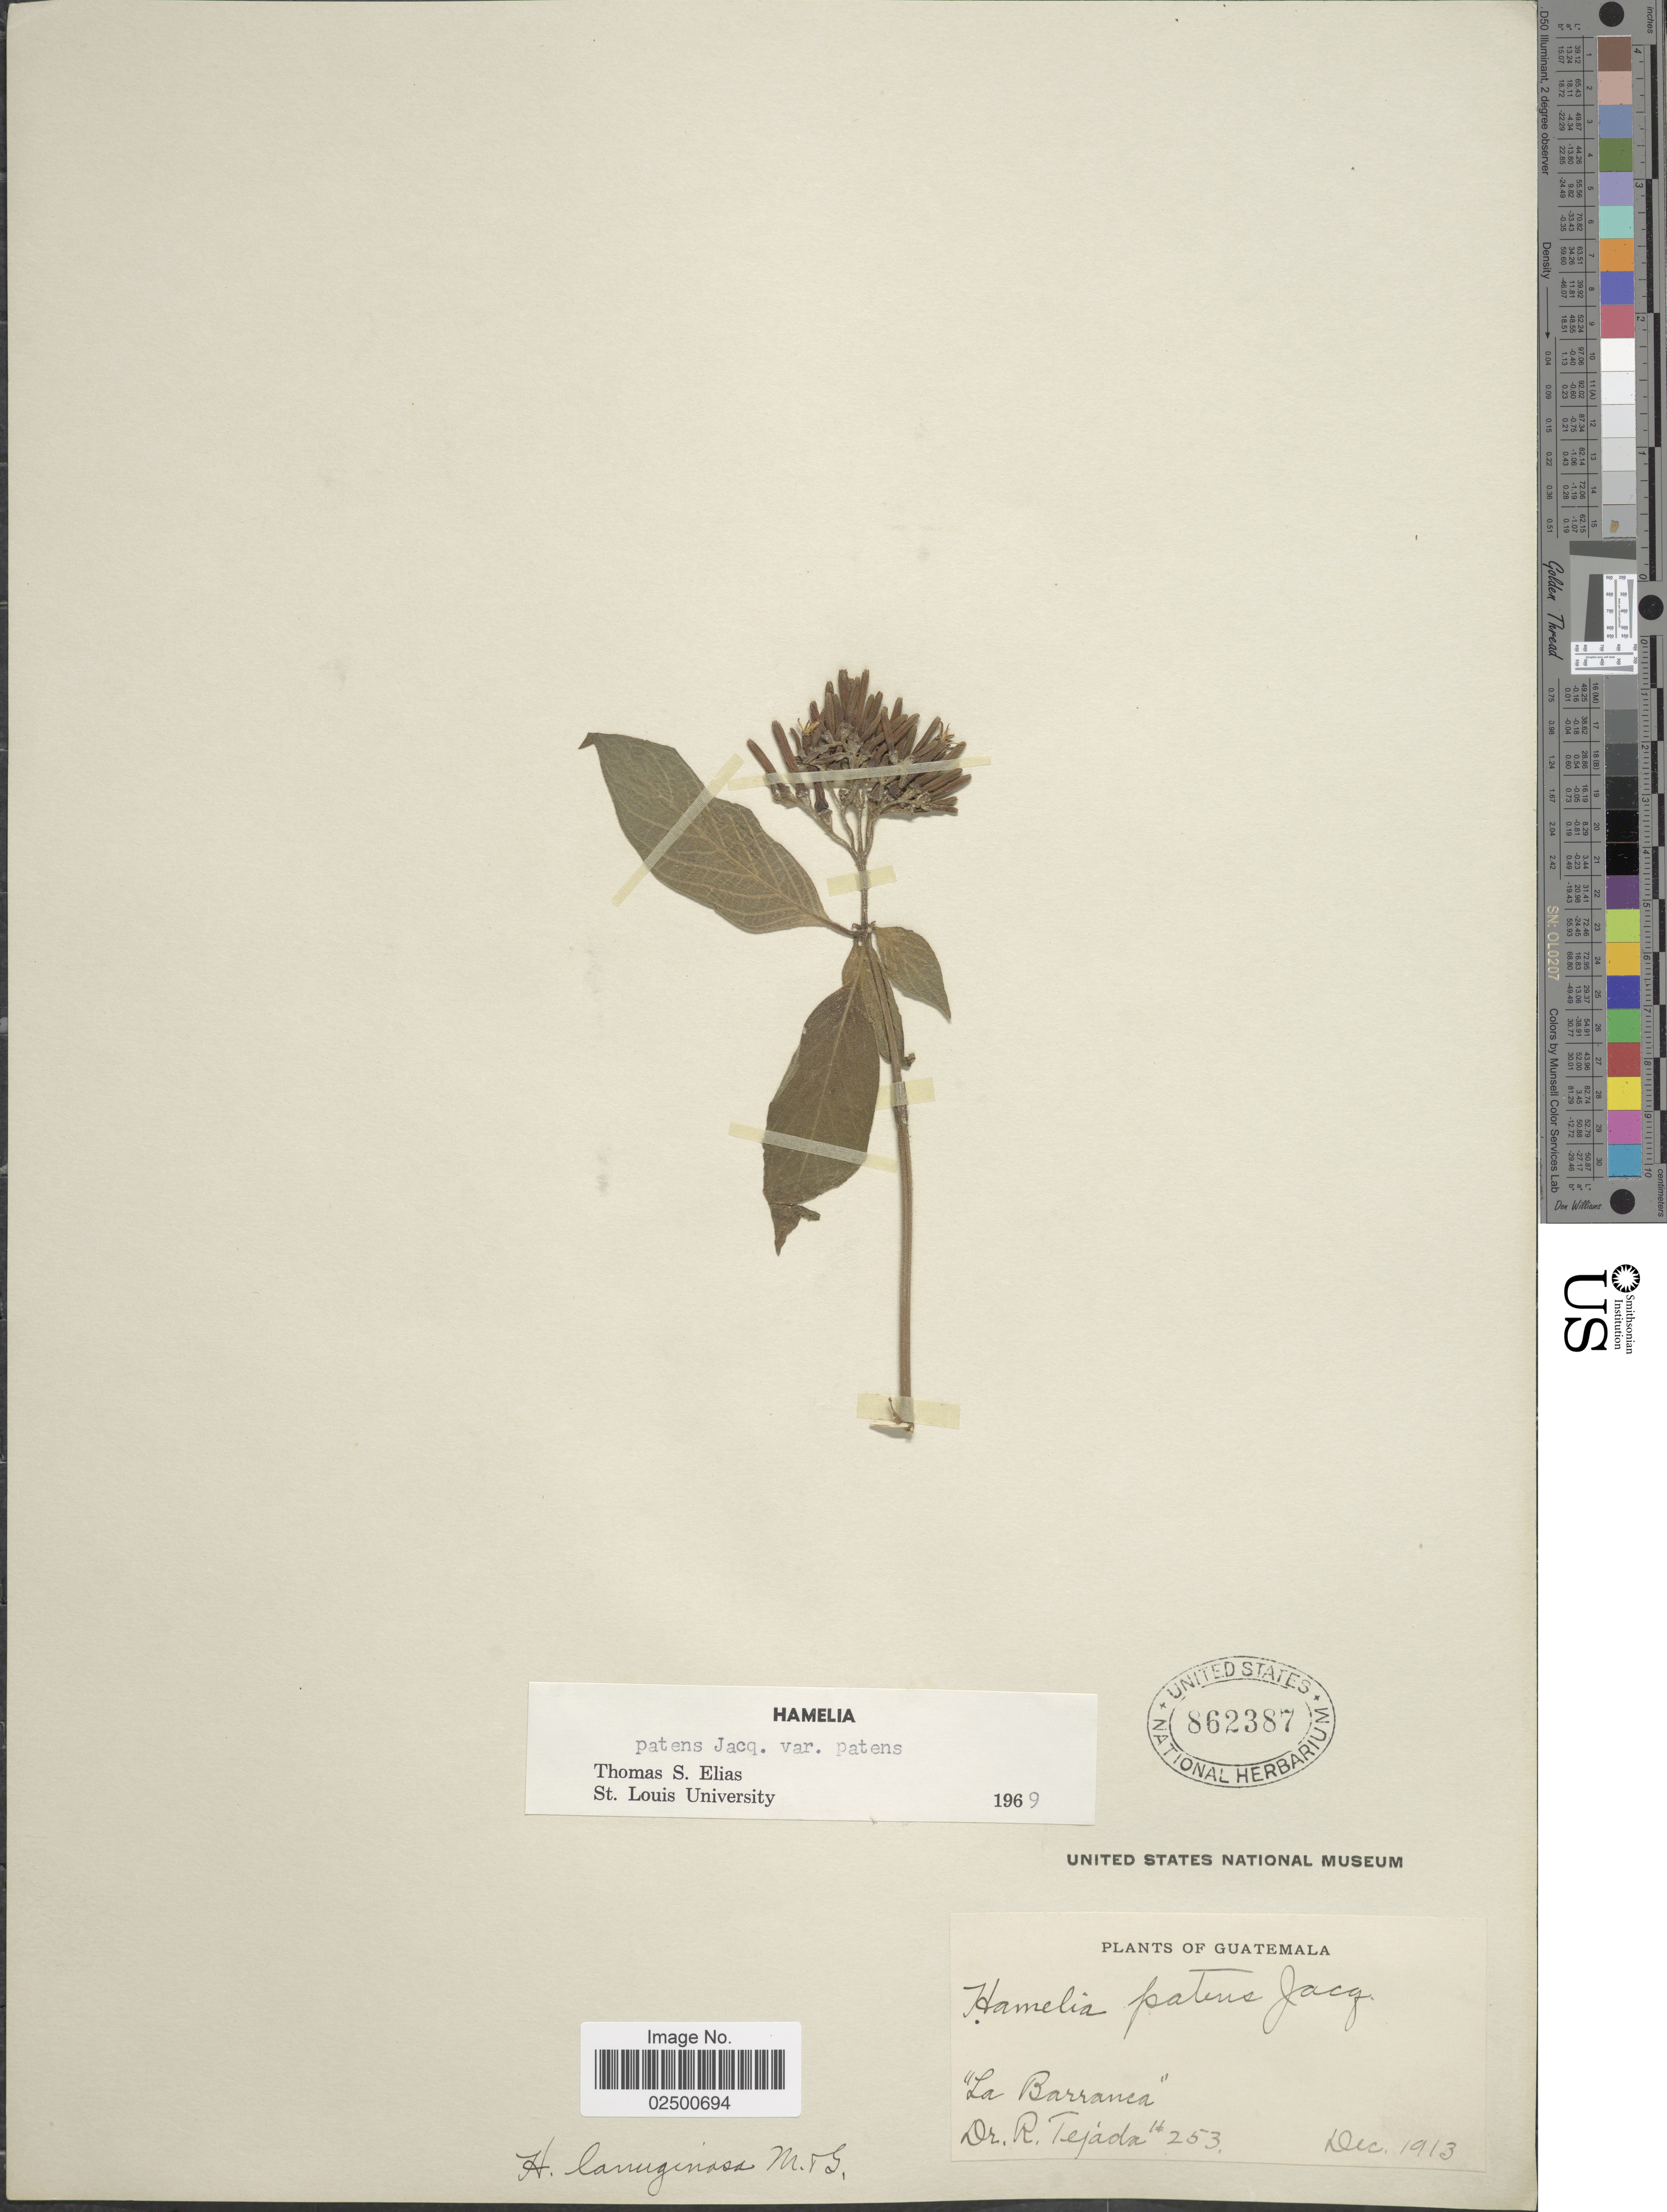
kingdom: Plantae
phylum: Tracheophyta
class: Magnoliopsida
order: Gentianales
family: Rubiaceae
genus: Hamelia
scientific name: Hamelia patens var. patens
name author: Jacq.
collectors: R. Tejada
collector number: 253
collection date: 1913-12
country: Guatemala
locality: La Barranca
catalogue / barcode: US 862387